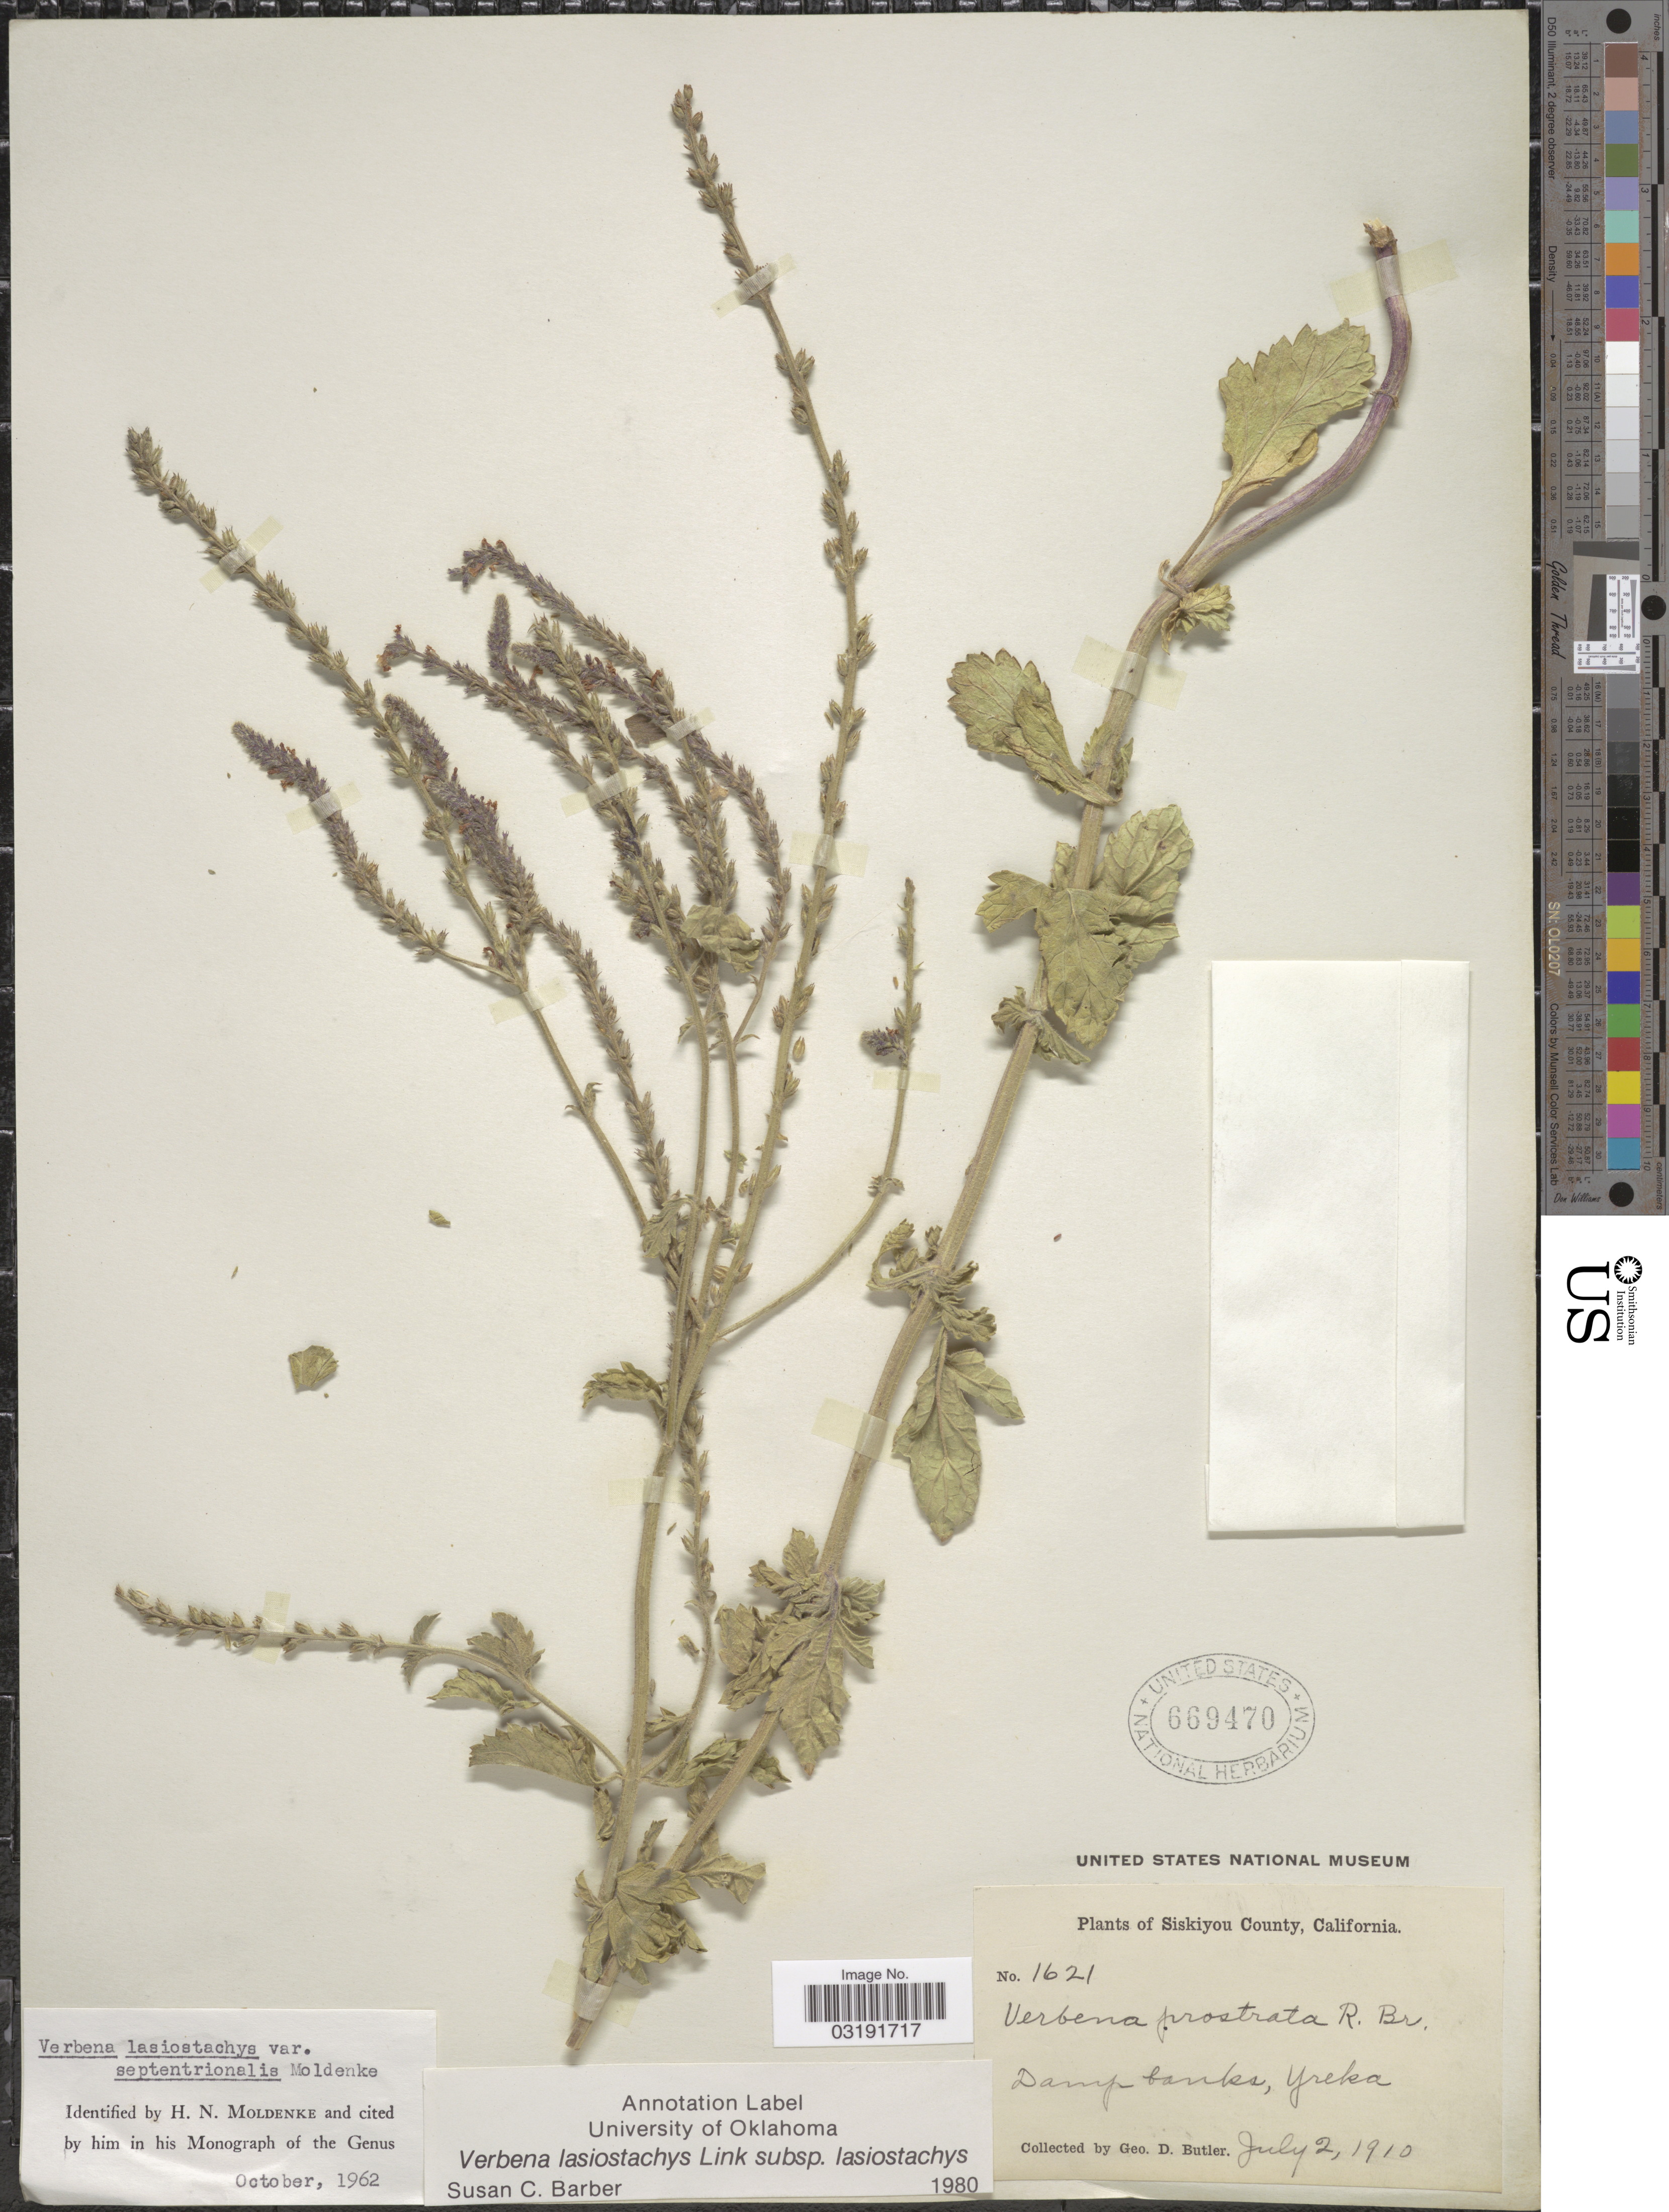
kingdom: Plantae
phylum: Tracheophyta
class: Magnoliopsida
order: Lamiales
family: Verbenaceae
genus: Verbena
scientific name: Verbena lasiostachys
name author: Link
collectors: G. D. Butler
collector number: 1621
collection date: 1910-07-02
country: United States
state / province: California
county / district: Siskiyou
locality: Siskiyou County. Yreka.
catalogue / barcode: US 669470